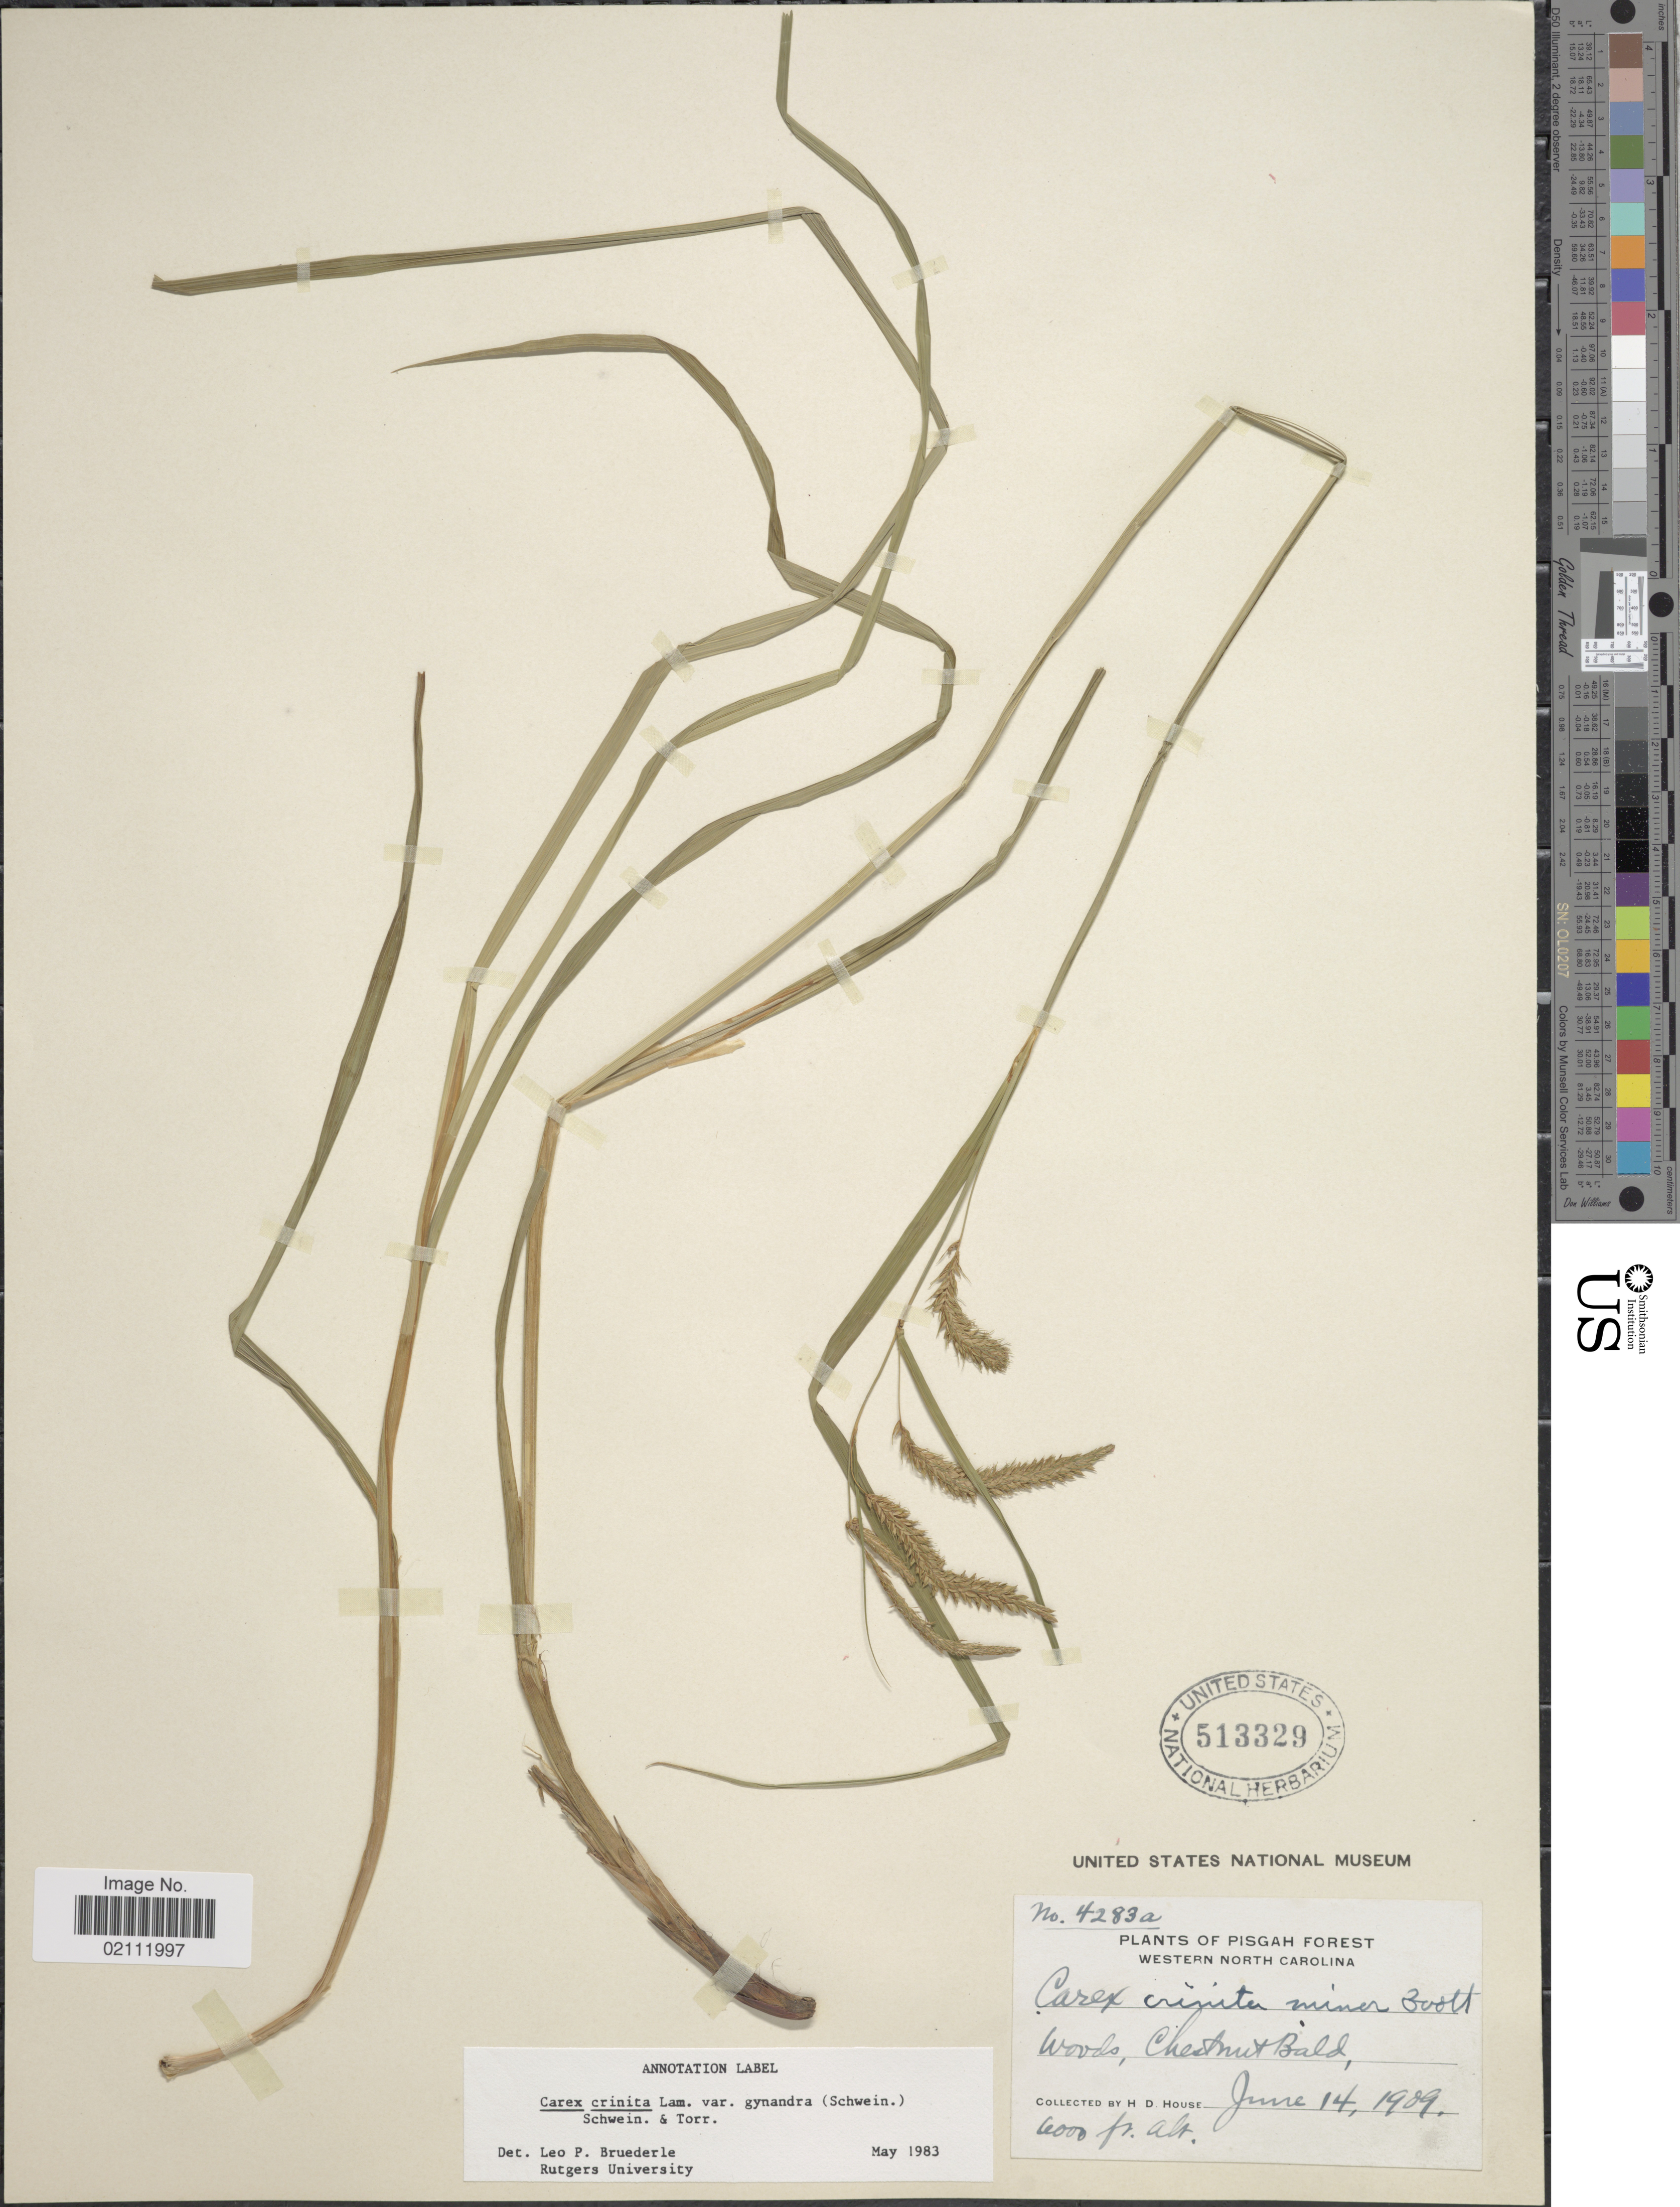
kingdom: Plantae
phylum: Tracheophyta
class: Liliopsida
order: Poales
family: Cyperaceae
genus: Carex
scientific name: Carex gynandra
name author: Schwein.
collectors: H. D. House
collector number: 4283A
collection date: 1989-06-14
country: United States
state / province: North Carolina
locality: Pisgah Forest. Western North Carolina. Woods, Chestnut Bald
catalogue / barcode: US 513329